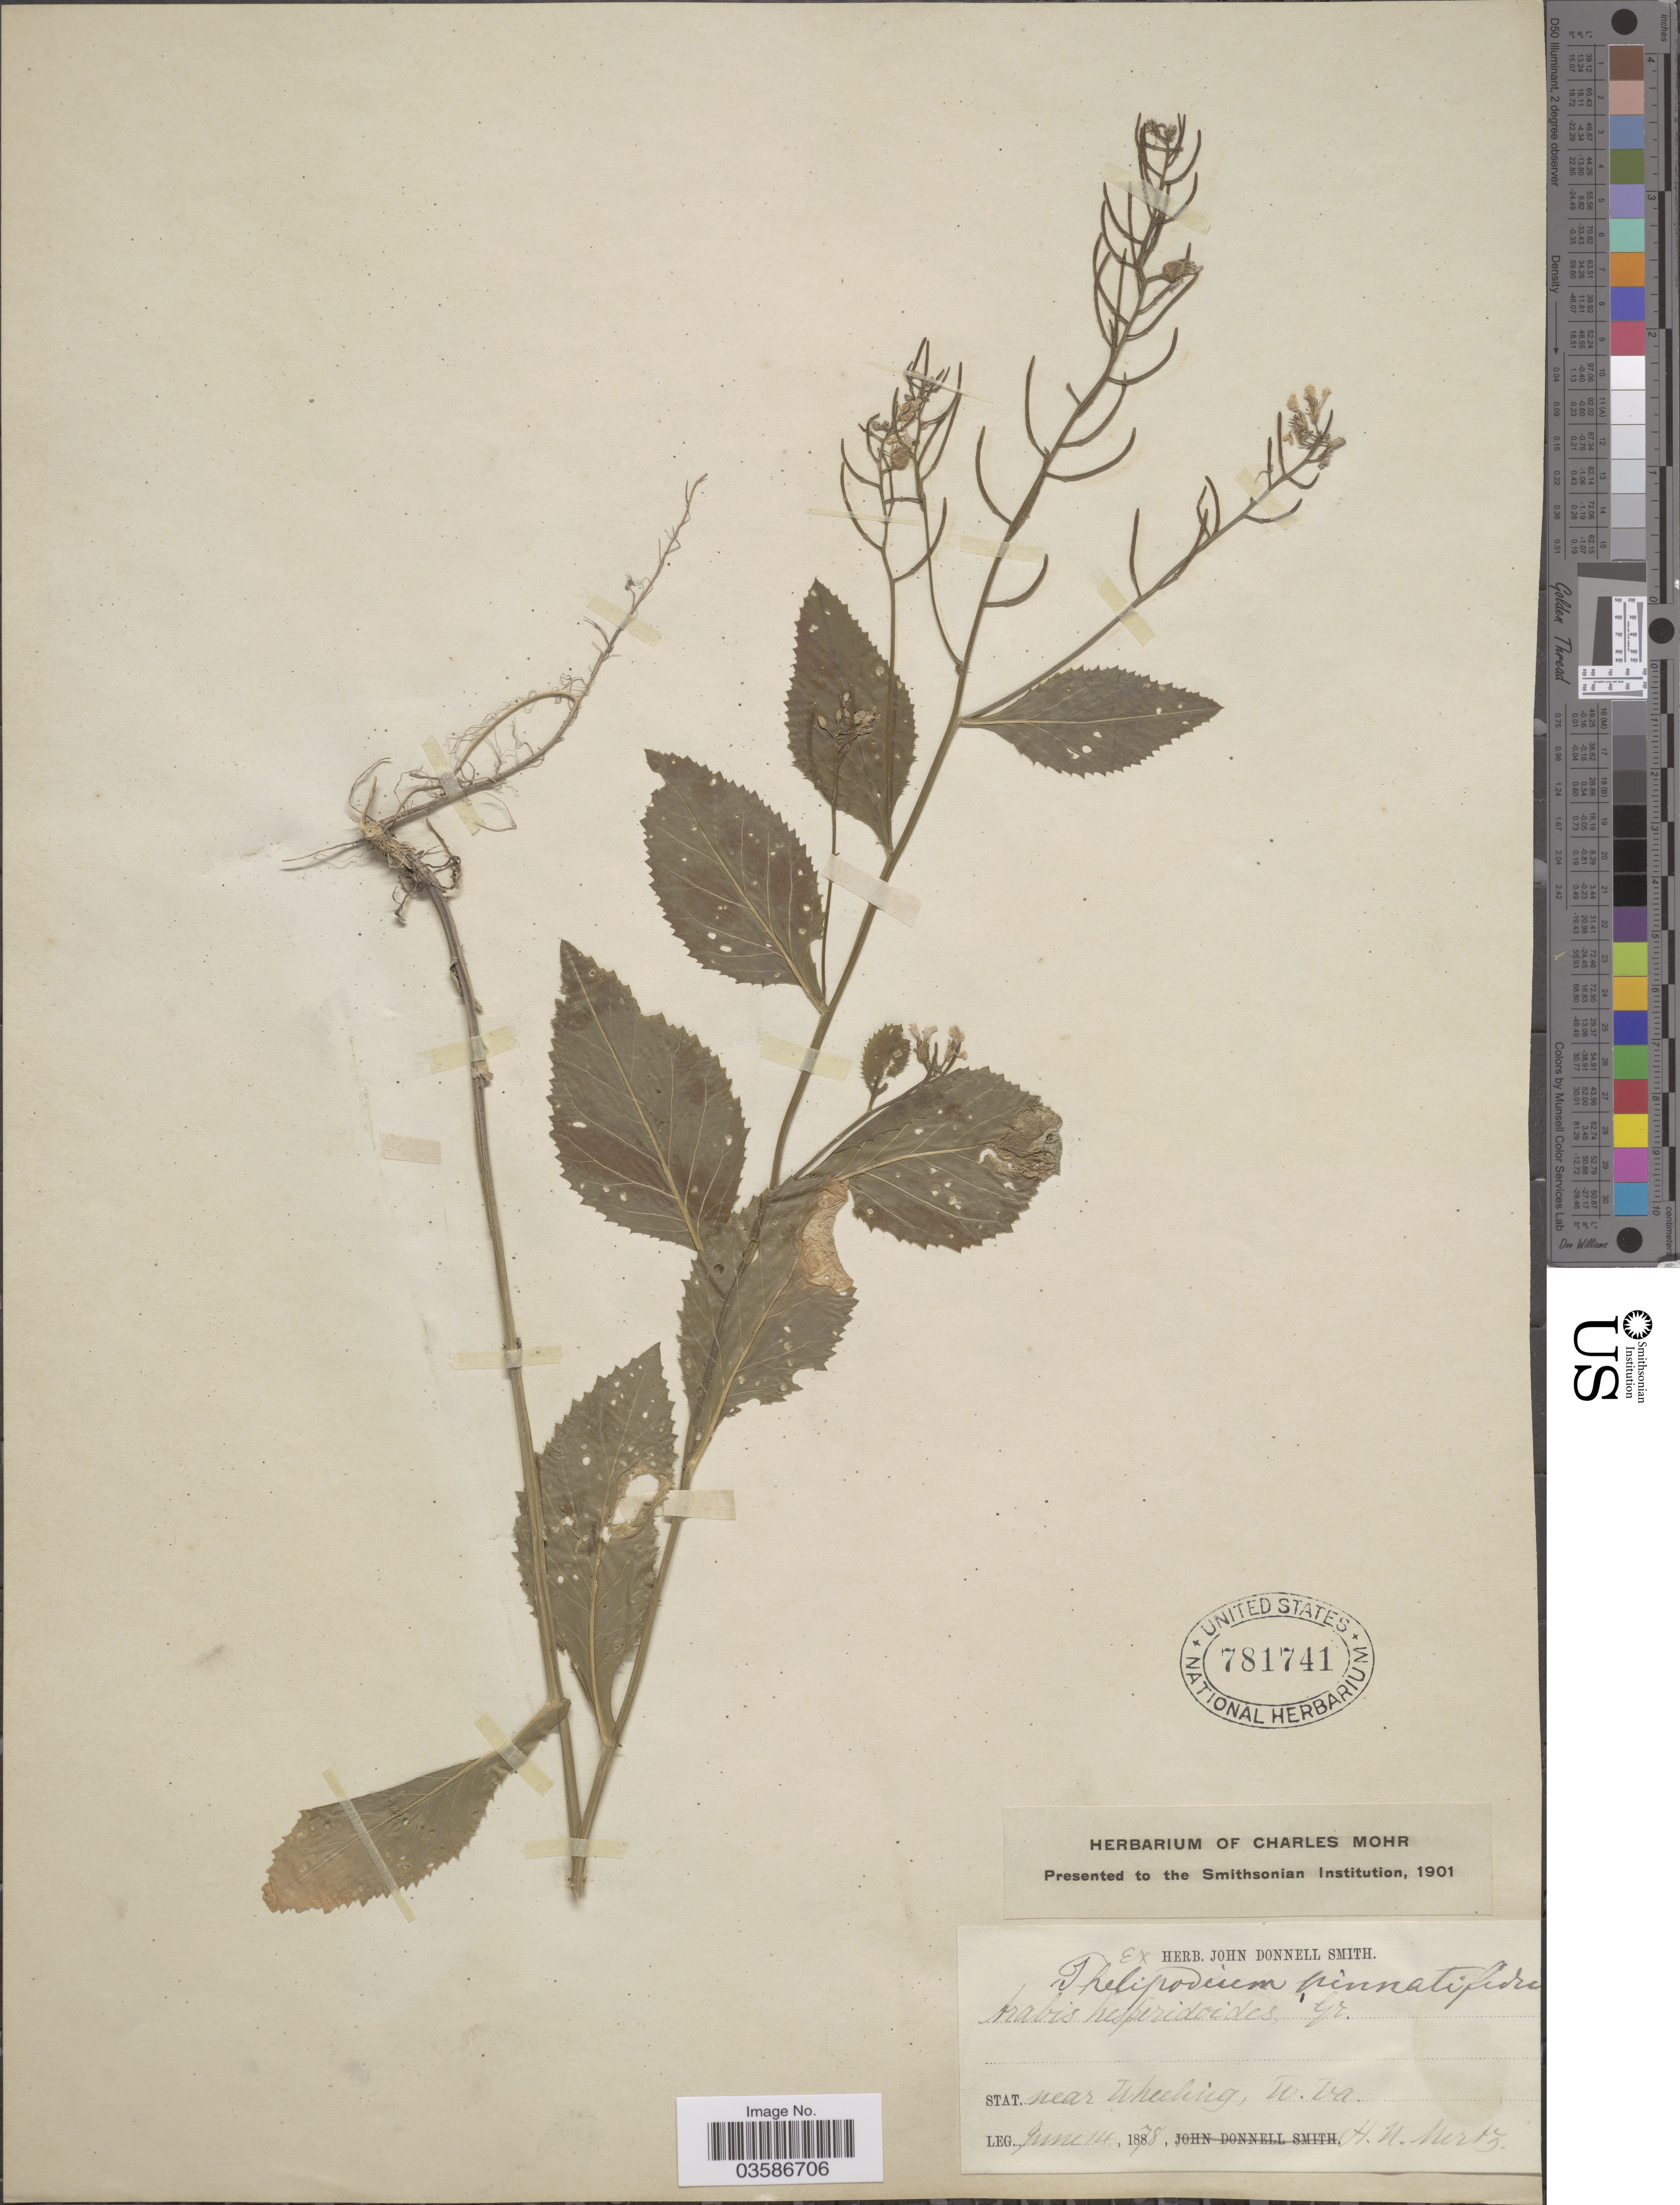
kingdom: Plantae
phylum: Tracheophyta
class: Magnoliopsida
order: Brassicales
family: Brassicaceae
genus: Iodanthus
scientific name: Iodanthus pinnatifidus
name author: (Michx.) Steud.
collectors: H. Mertz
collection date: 1878-06-14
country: United States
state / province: West Virginia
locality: Stat. near Wheeling.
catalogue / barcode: US 781741